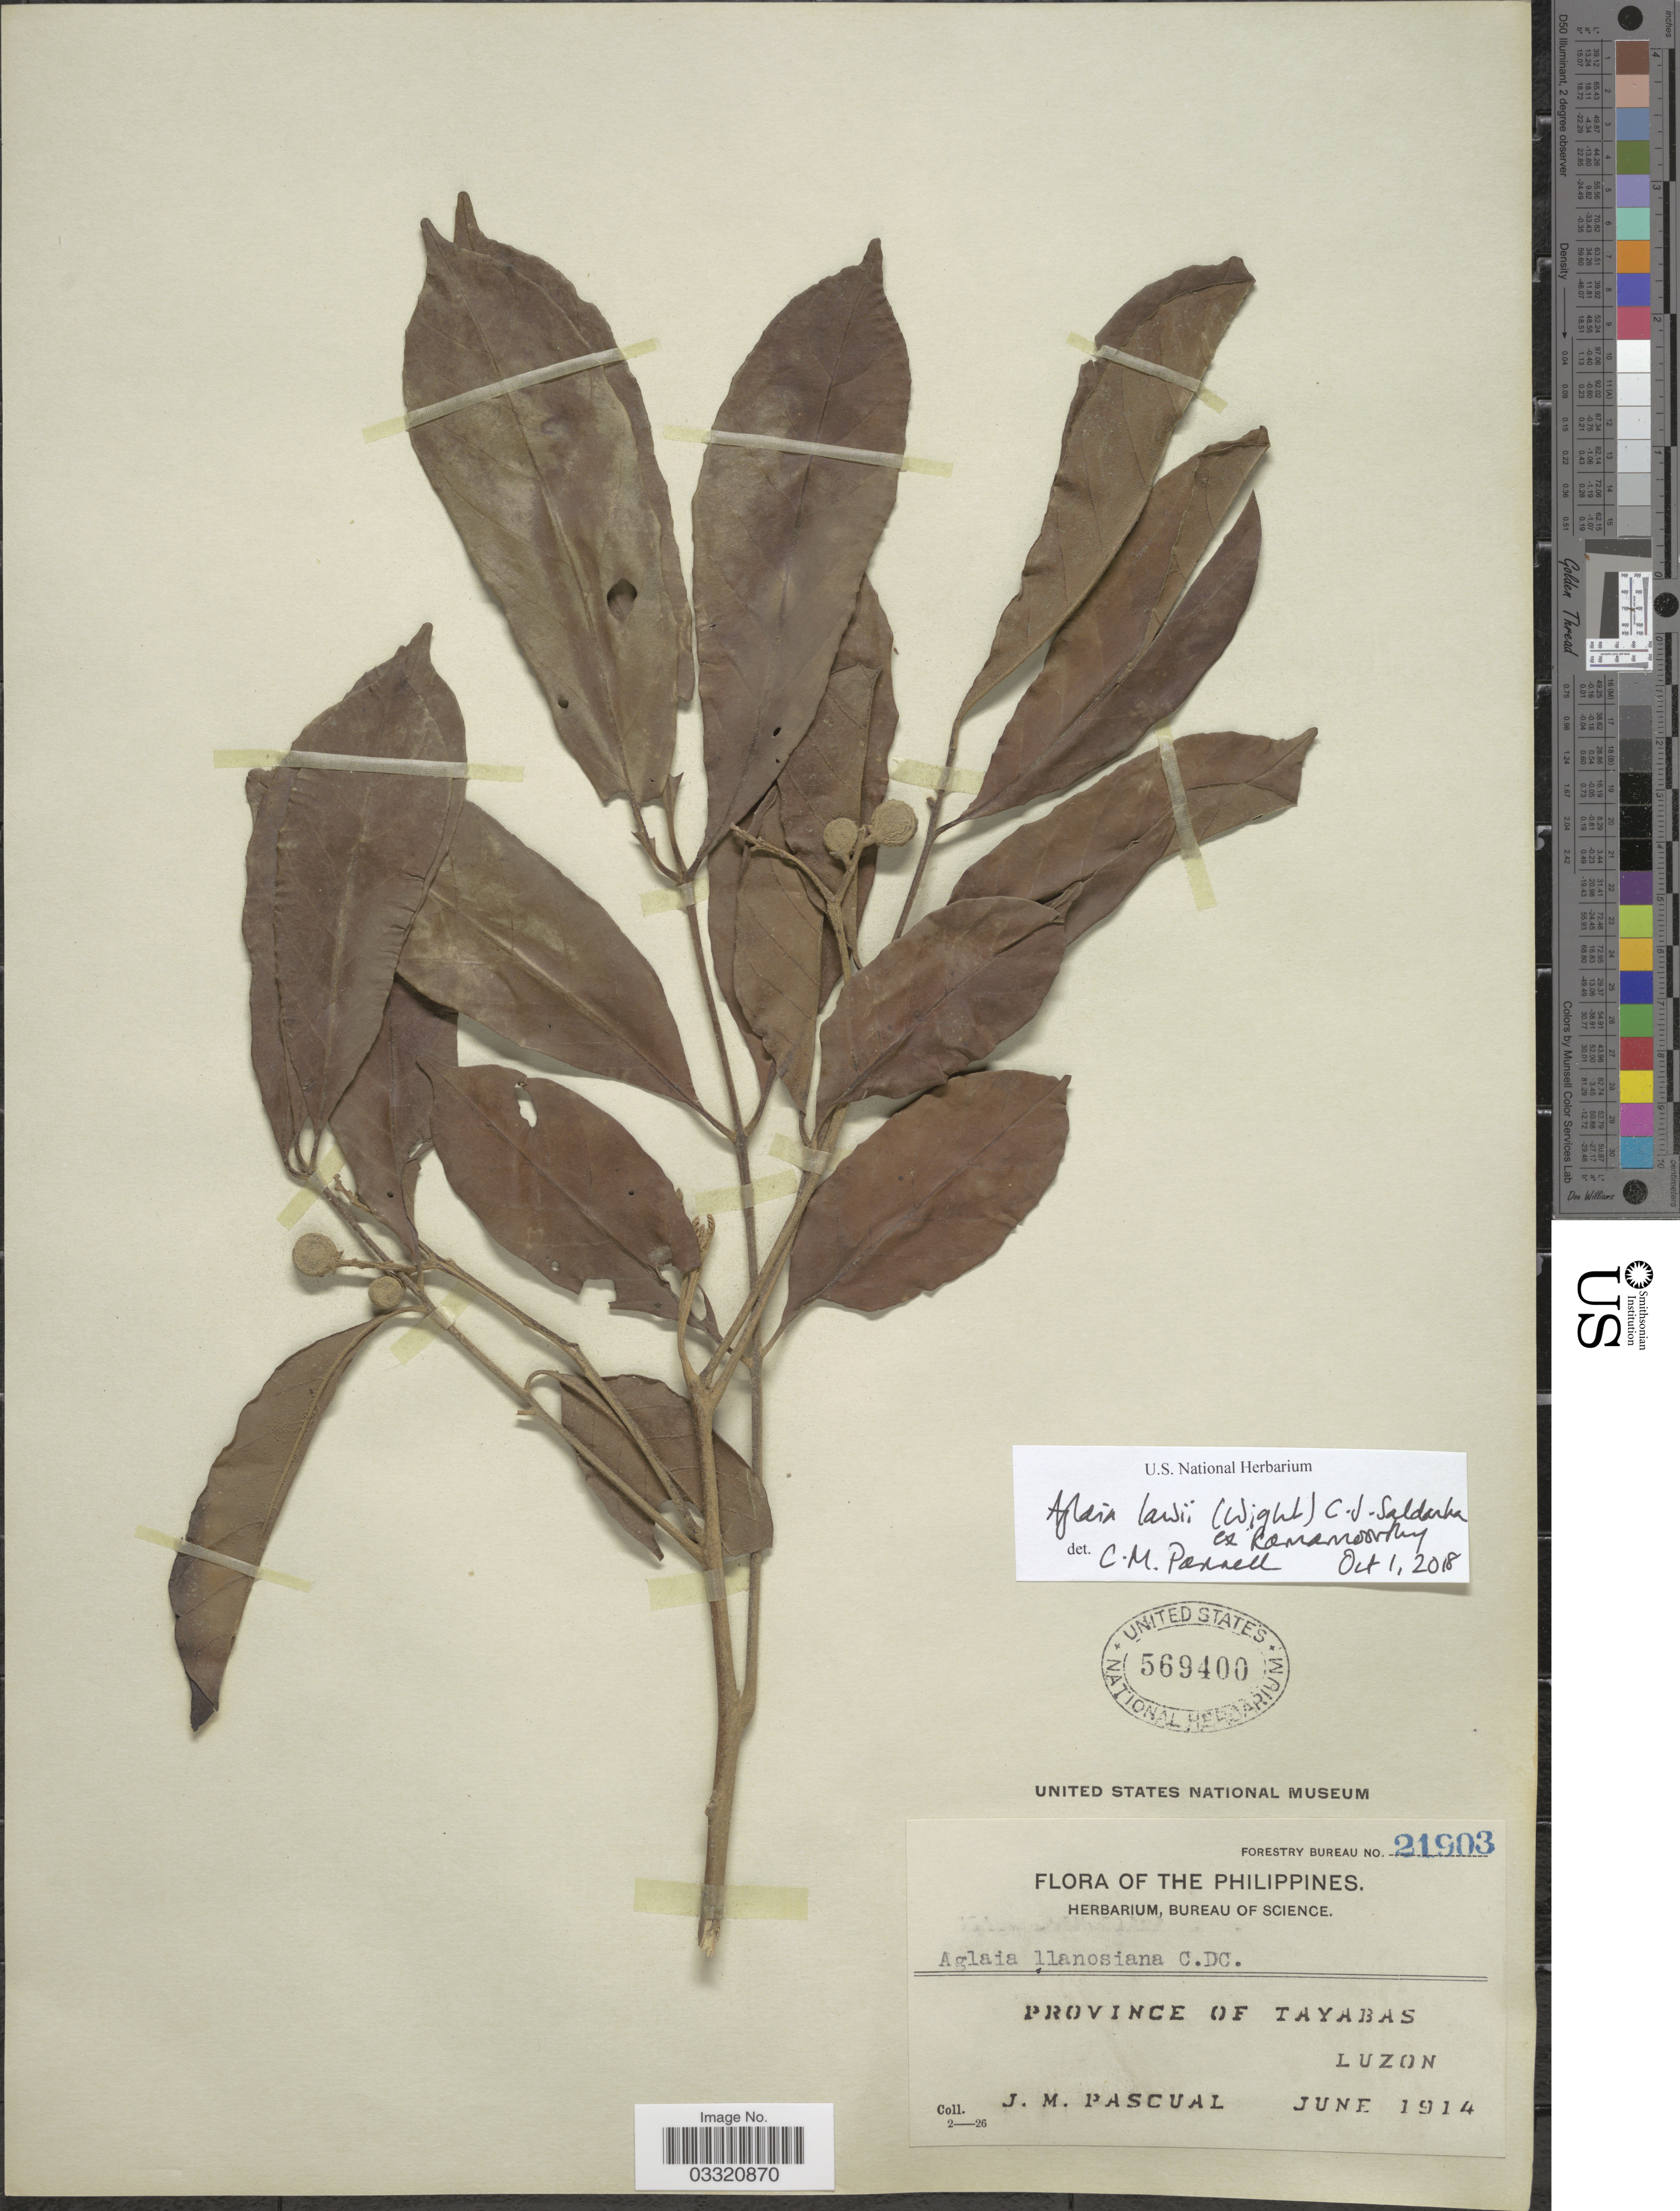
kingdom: Plantae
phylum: Tracheophyta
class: Magnoliopsida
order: Sapindales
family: Meliaceae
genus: Aglaia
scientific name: Aglaia lawii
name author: (Wight) C.J. Saldanha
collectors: J. Pascual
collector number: Forestry Bureau 21903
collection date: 1914-06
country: Philippines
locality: Province of Tayabas, Luzon.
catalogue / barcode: US 569400